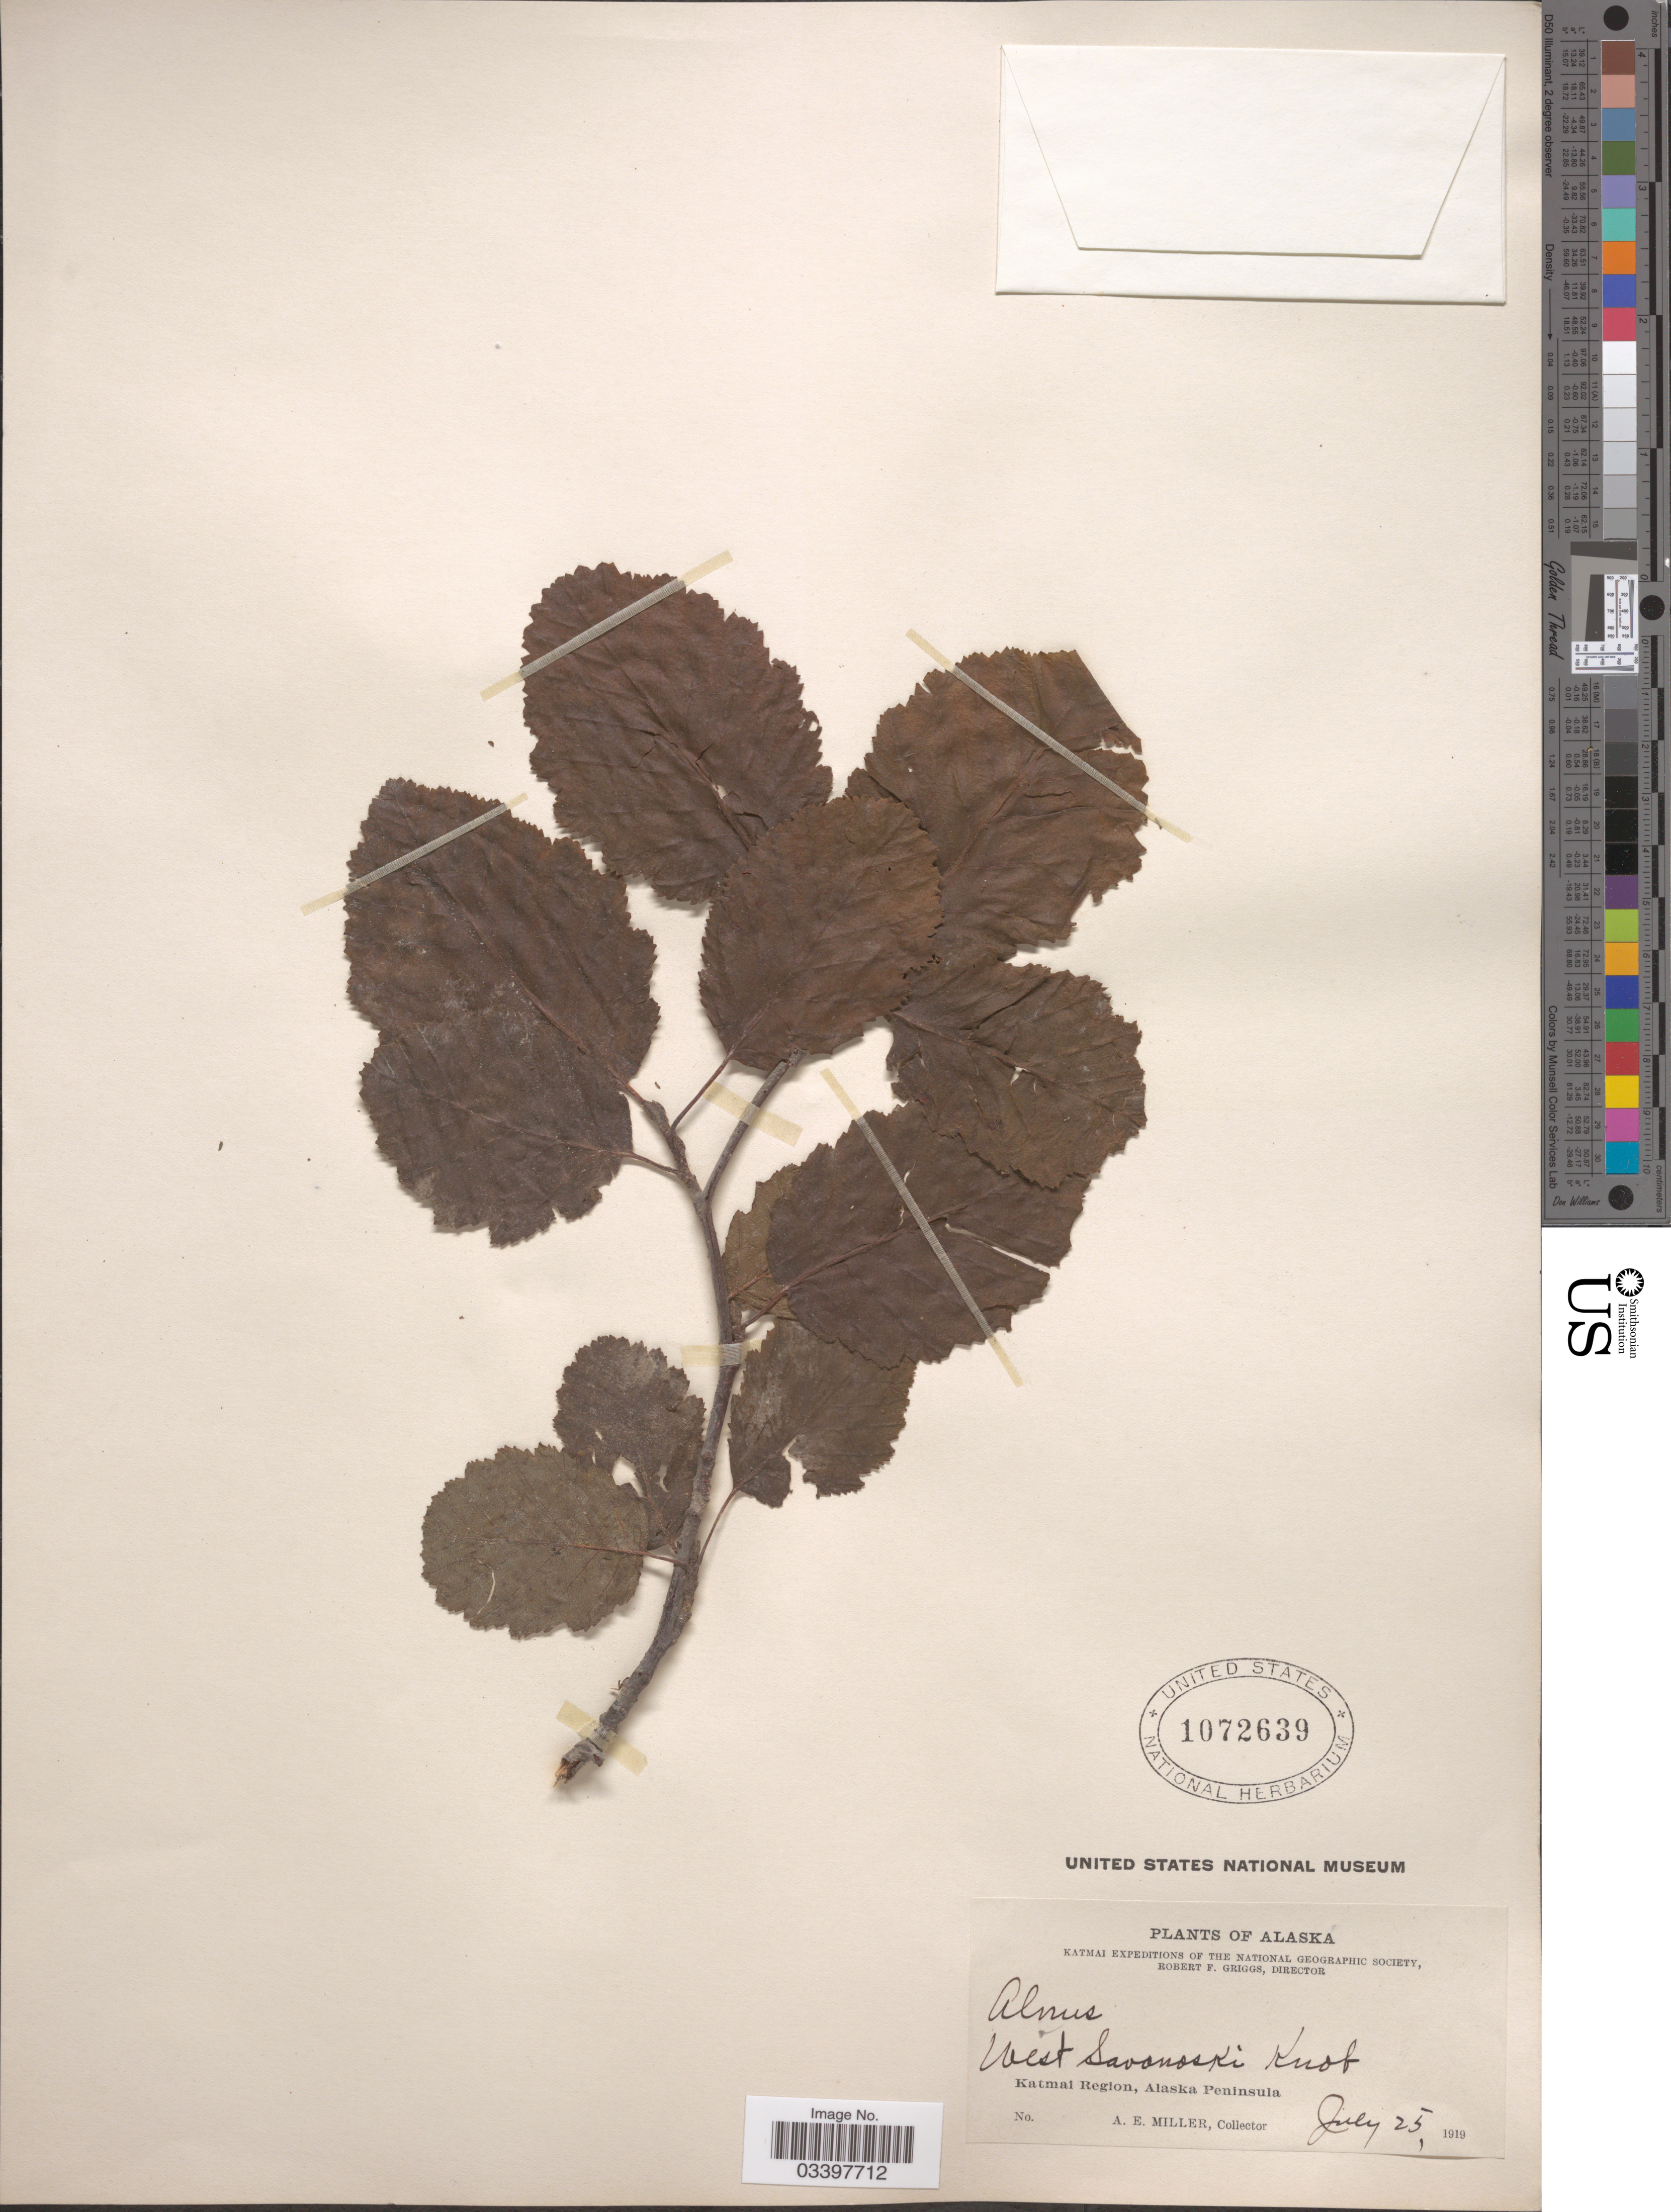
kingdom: Plantae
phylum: Tracheophyta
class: Magnoliopsida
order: Fagales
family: Betulaceae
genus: Alnus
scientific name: Alnus incana subsp. rugosa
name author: (Du Roi) R.T. Clausen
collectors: A. E. Miller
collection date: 1919-07-25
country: United States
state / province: Alaska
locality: West Savonoski Knob, Katmai Region, Alaska Peninsula.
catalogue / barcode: US 1072639